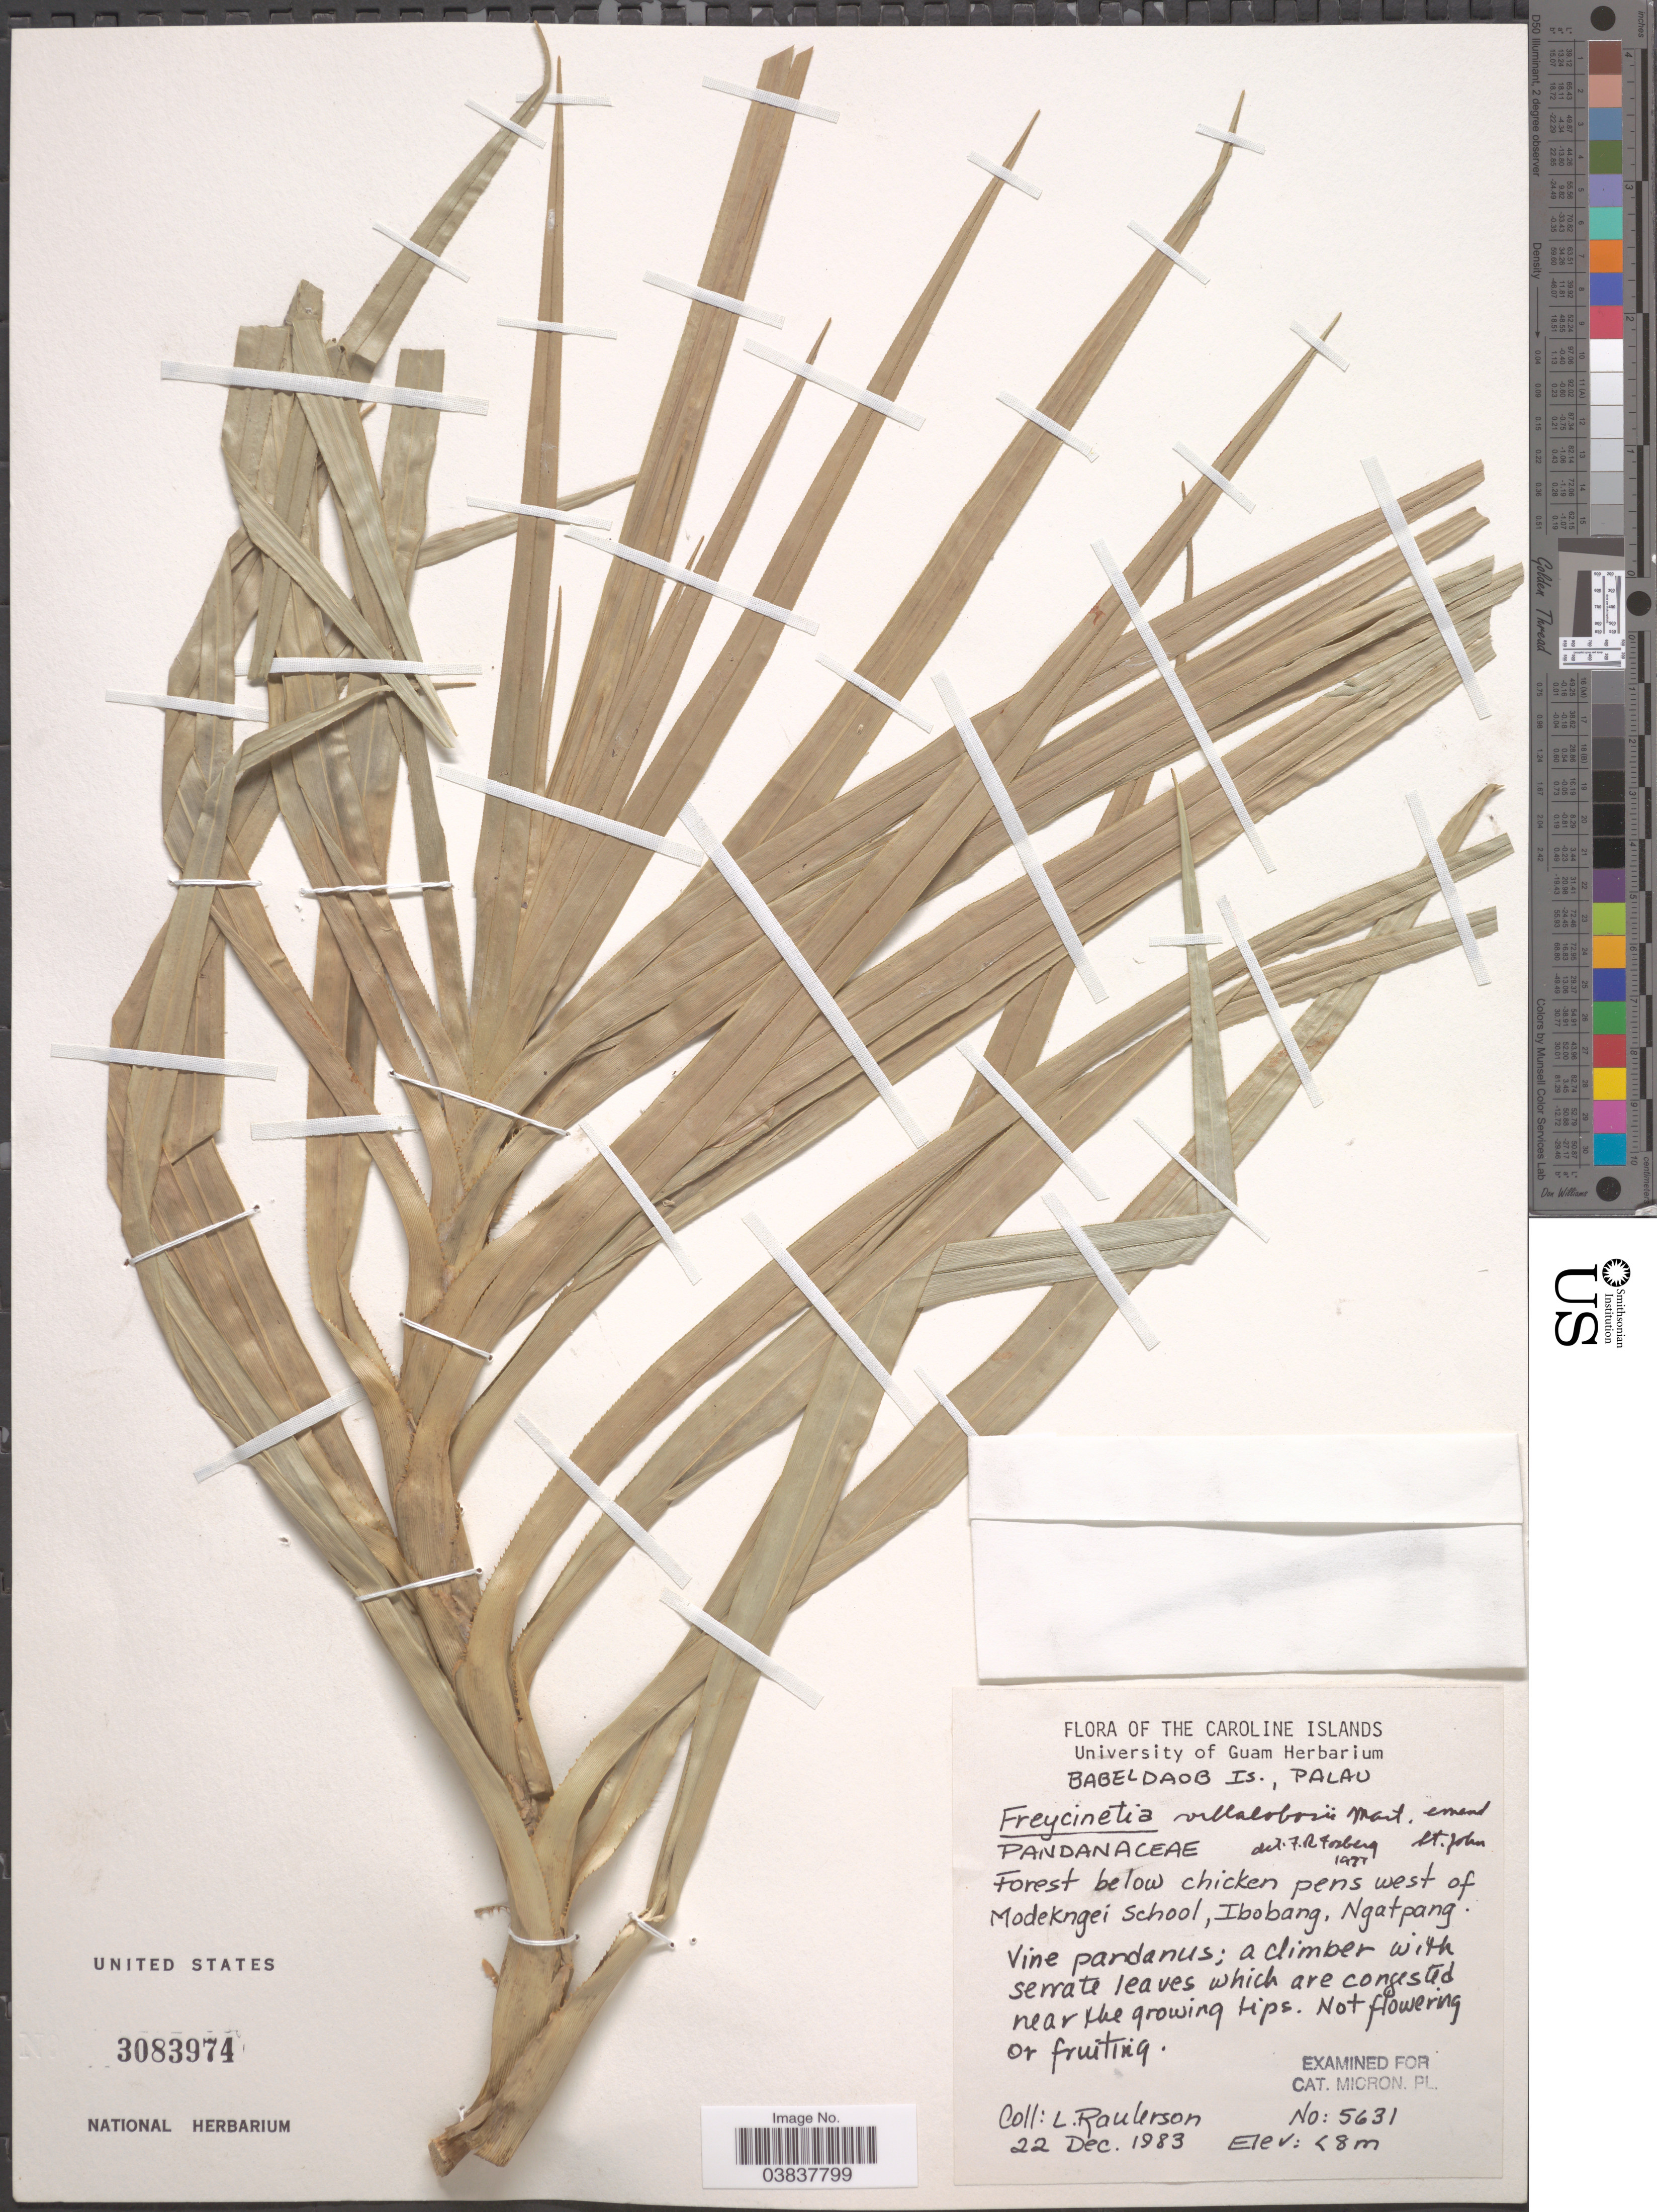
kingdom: Plantae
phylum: Tracheophyta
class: Liliopsida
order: Pandanales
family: Pandanaceae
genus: Freycinetia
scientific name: Freycinetia villalobosii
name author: Martelli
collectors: L. Raulerson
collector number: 5631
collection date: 1983-12-22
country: Palau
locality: The Caroline Islands. Babeldaob Is., Palau. Forest below chicken pens west of Modekngei School, Ibobang, Ngatpang.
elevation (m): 8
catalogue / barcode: US 3083974